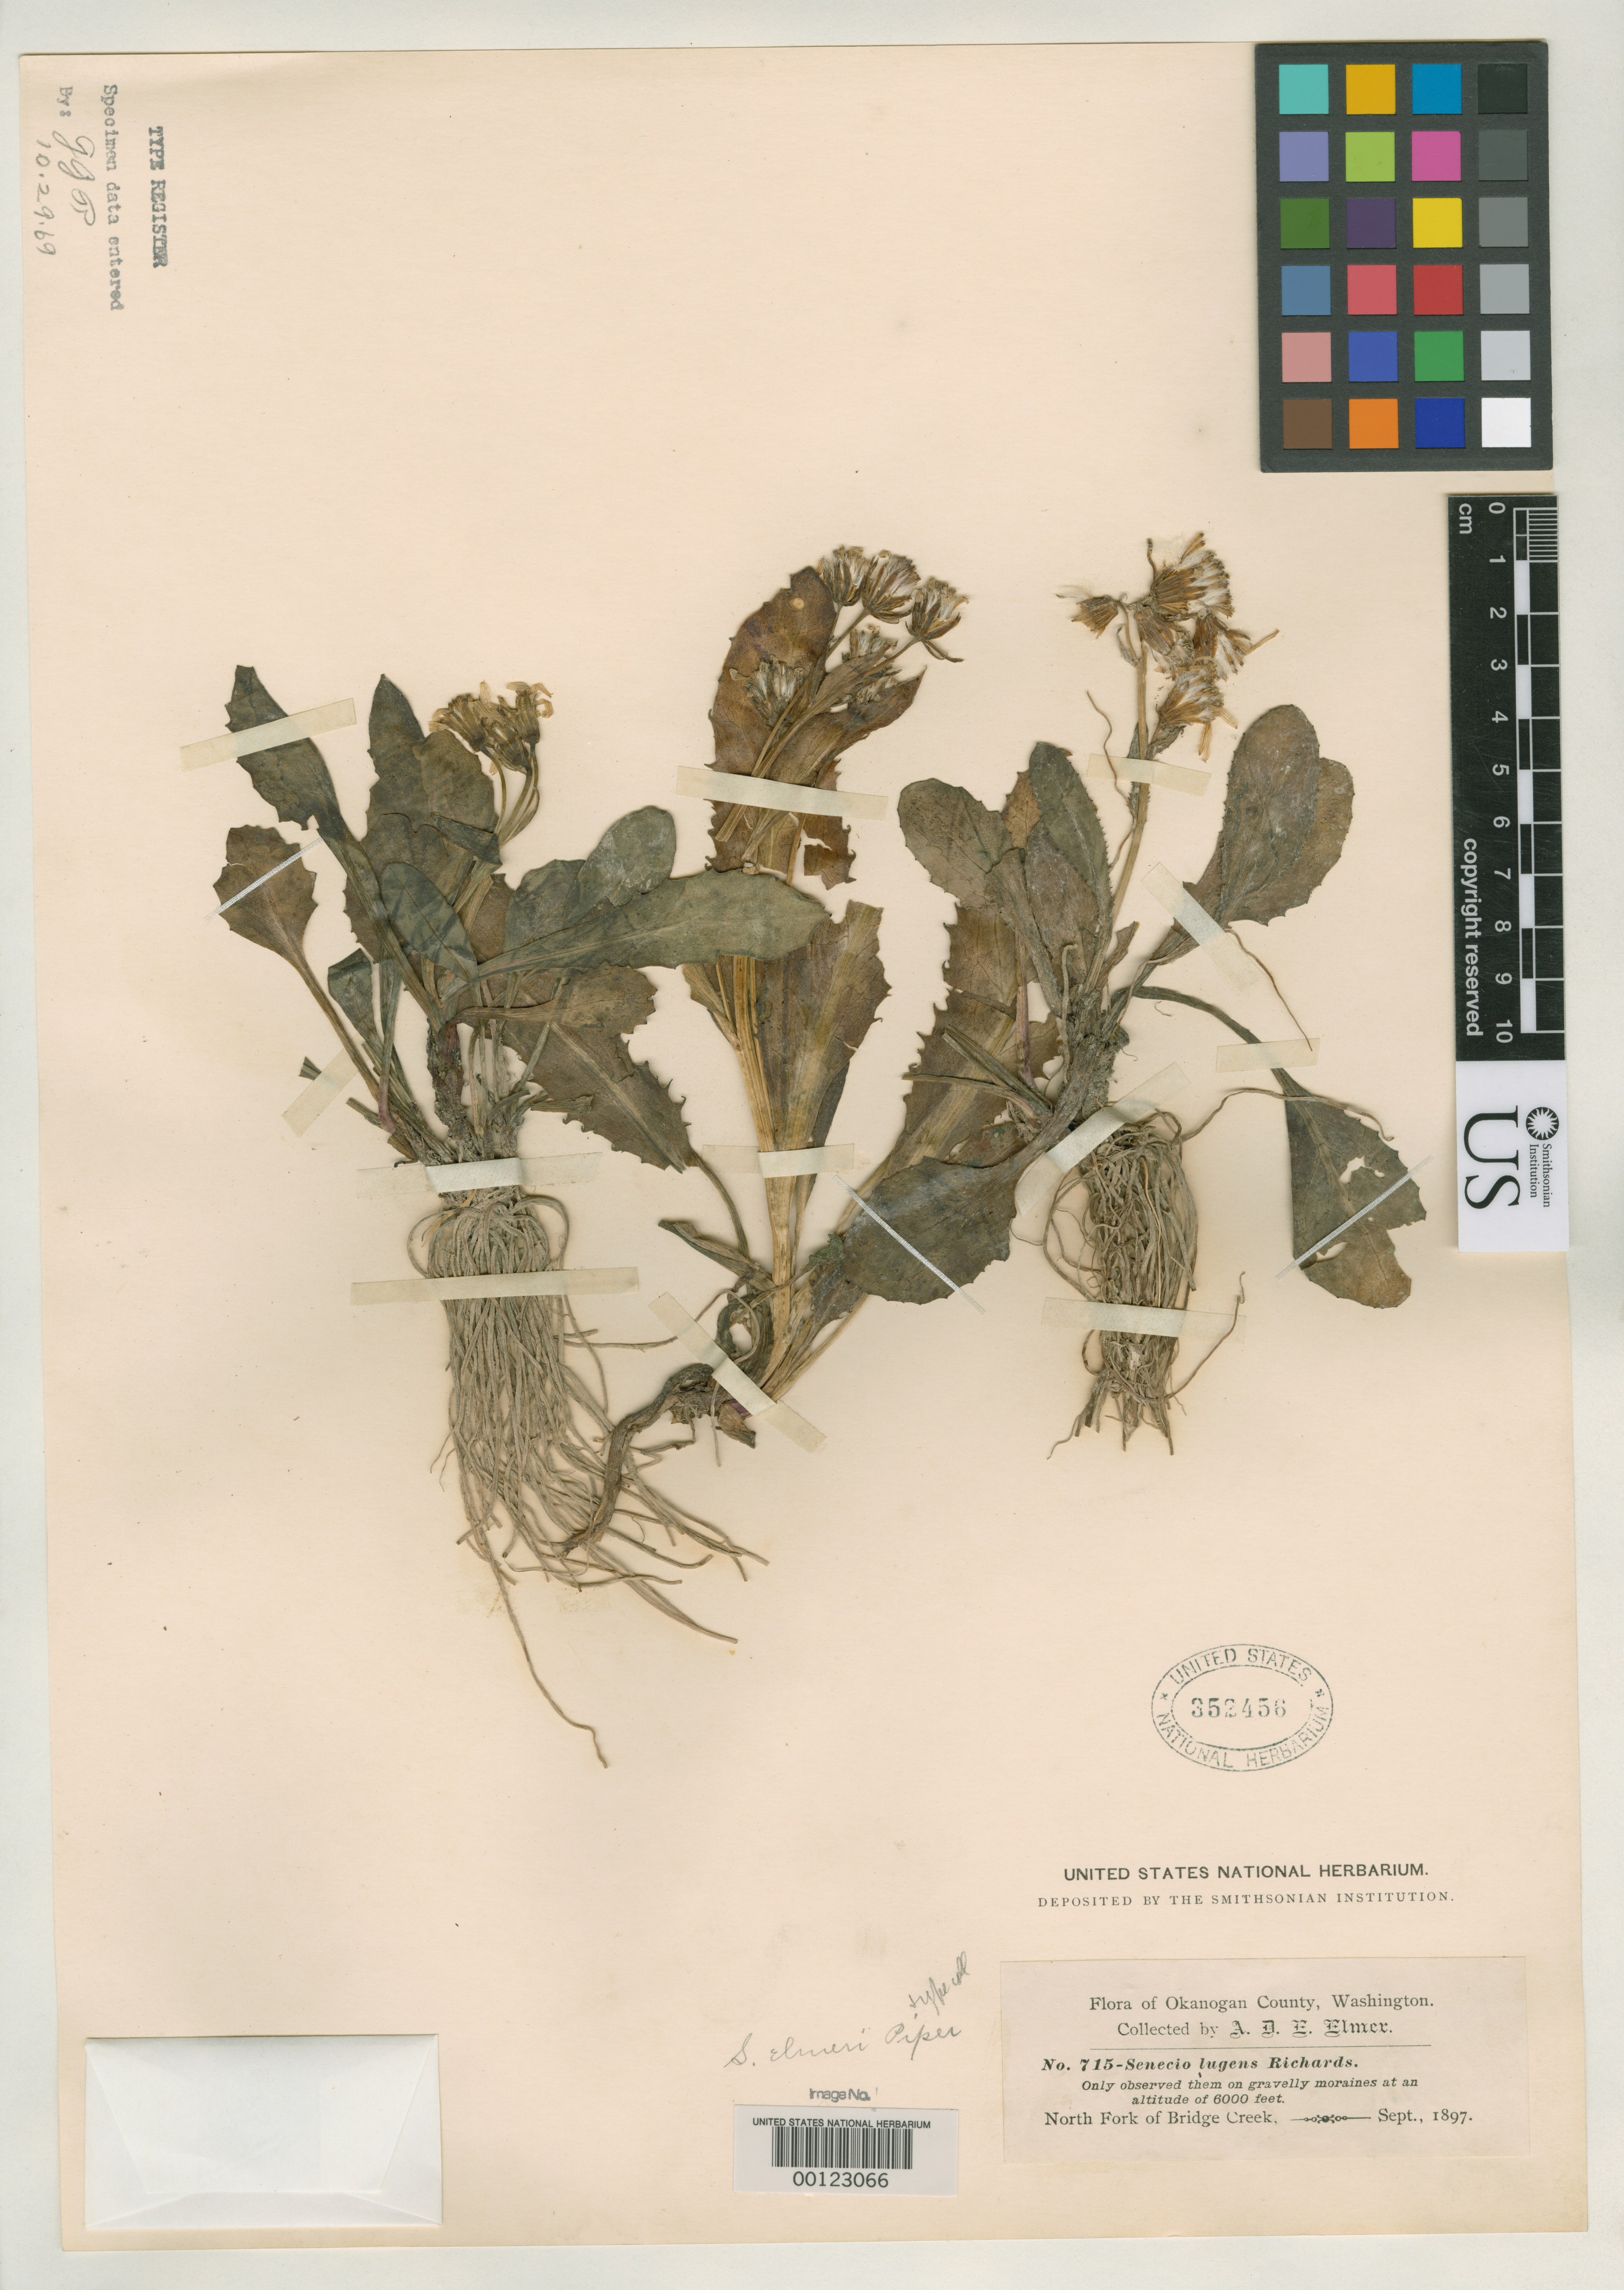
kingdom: Plantae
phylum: Tracheophyta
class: Magnoliopsida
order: Asterales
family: Asteraceae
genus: Senecio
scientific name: Senecio elmeri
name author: Piper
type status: Isotype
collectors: A. D. E. Elmer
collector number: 715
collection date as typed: Sep 1897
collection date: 1897-09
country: United States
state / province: Washington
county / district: Okanogan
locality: North fork of Bridge Creek.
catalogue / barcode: US 352456